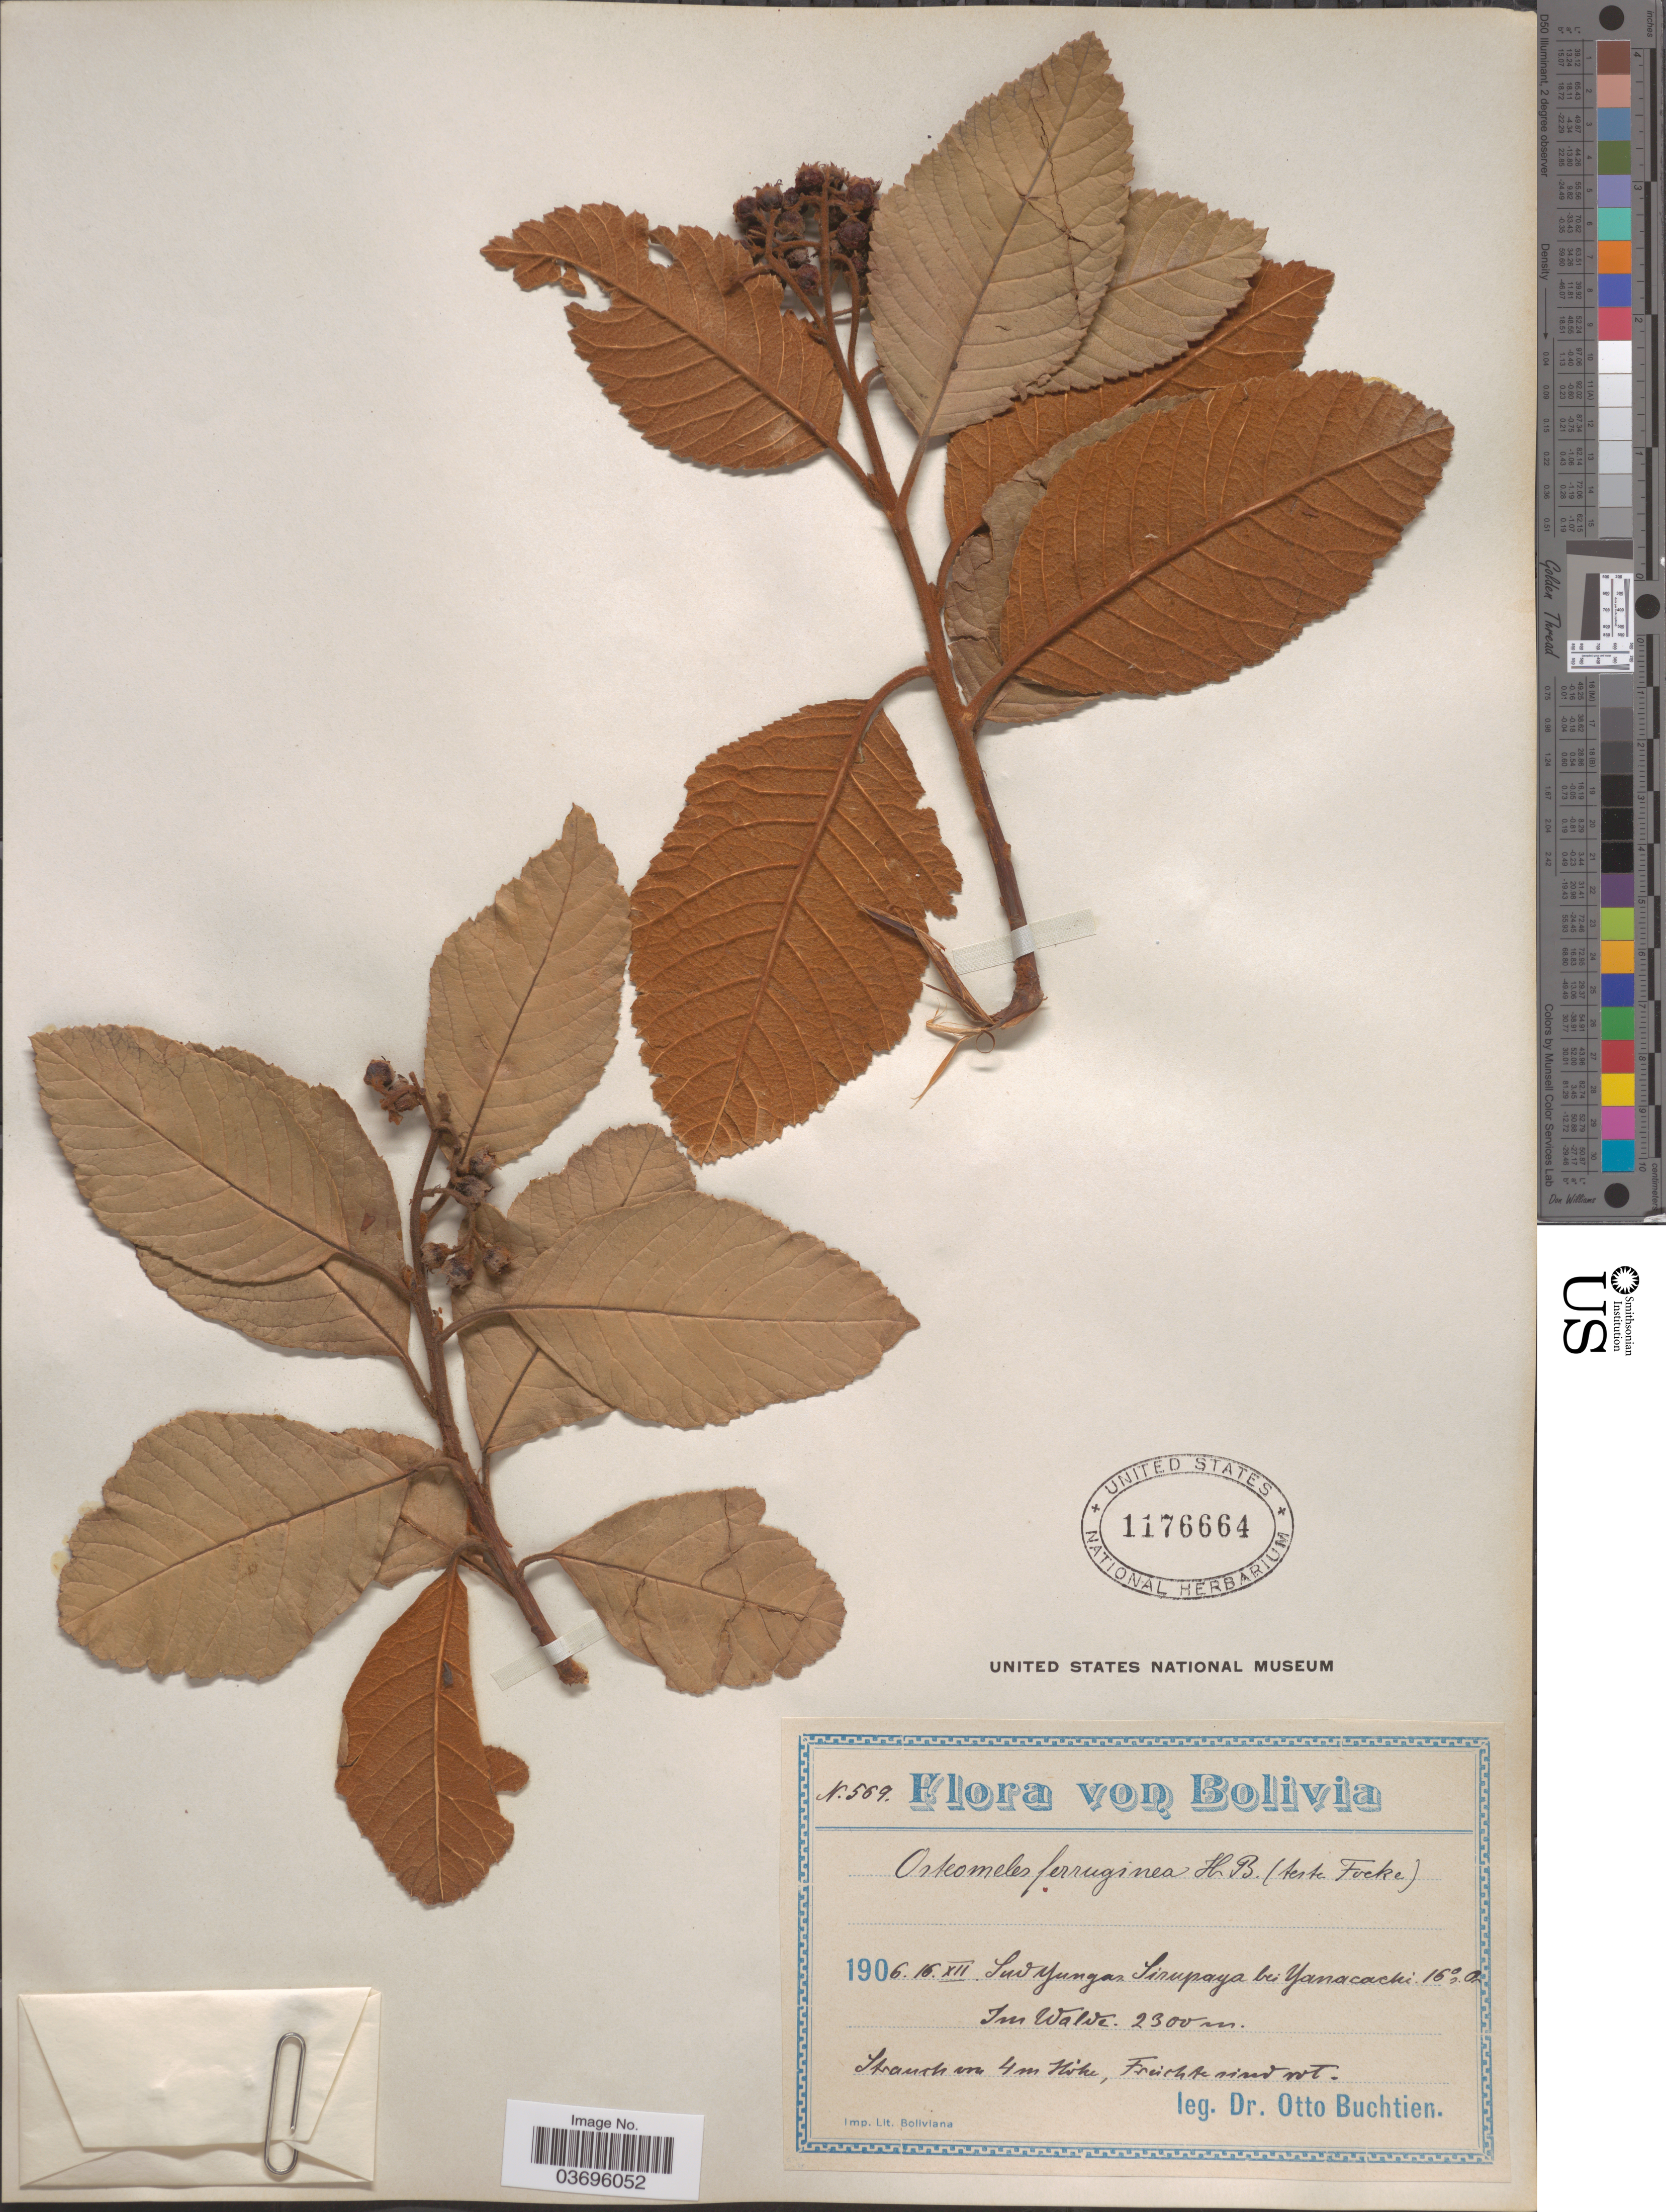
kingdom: Plantae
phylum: Tracheophyta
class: Magnoliopsida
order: Rosales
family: Rosaceae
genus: Hesperomeles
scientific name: Hesperomeles ferruginea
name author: (Juss. ex Pers.) Benth.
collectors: O. Buchtien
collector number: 569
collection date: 1906-12-16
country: Bolivia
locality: Sud Yungas Sirupaya bei Yanacacho 16º s. Br. Im Walde.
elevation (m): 2300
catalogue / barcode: US 1176664